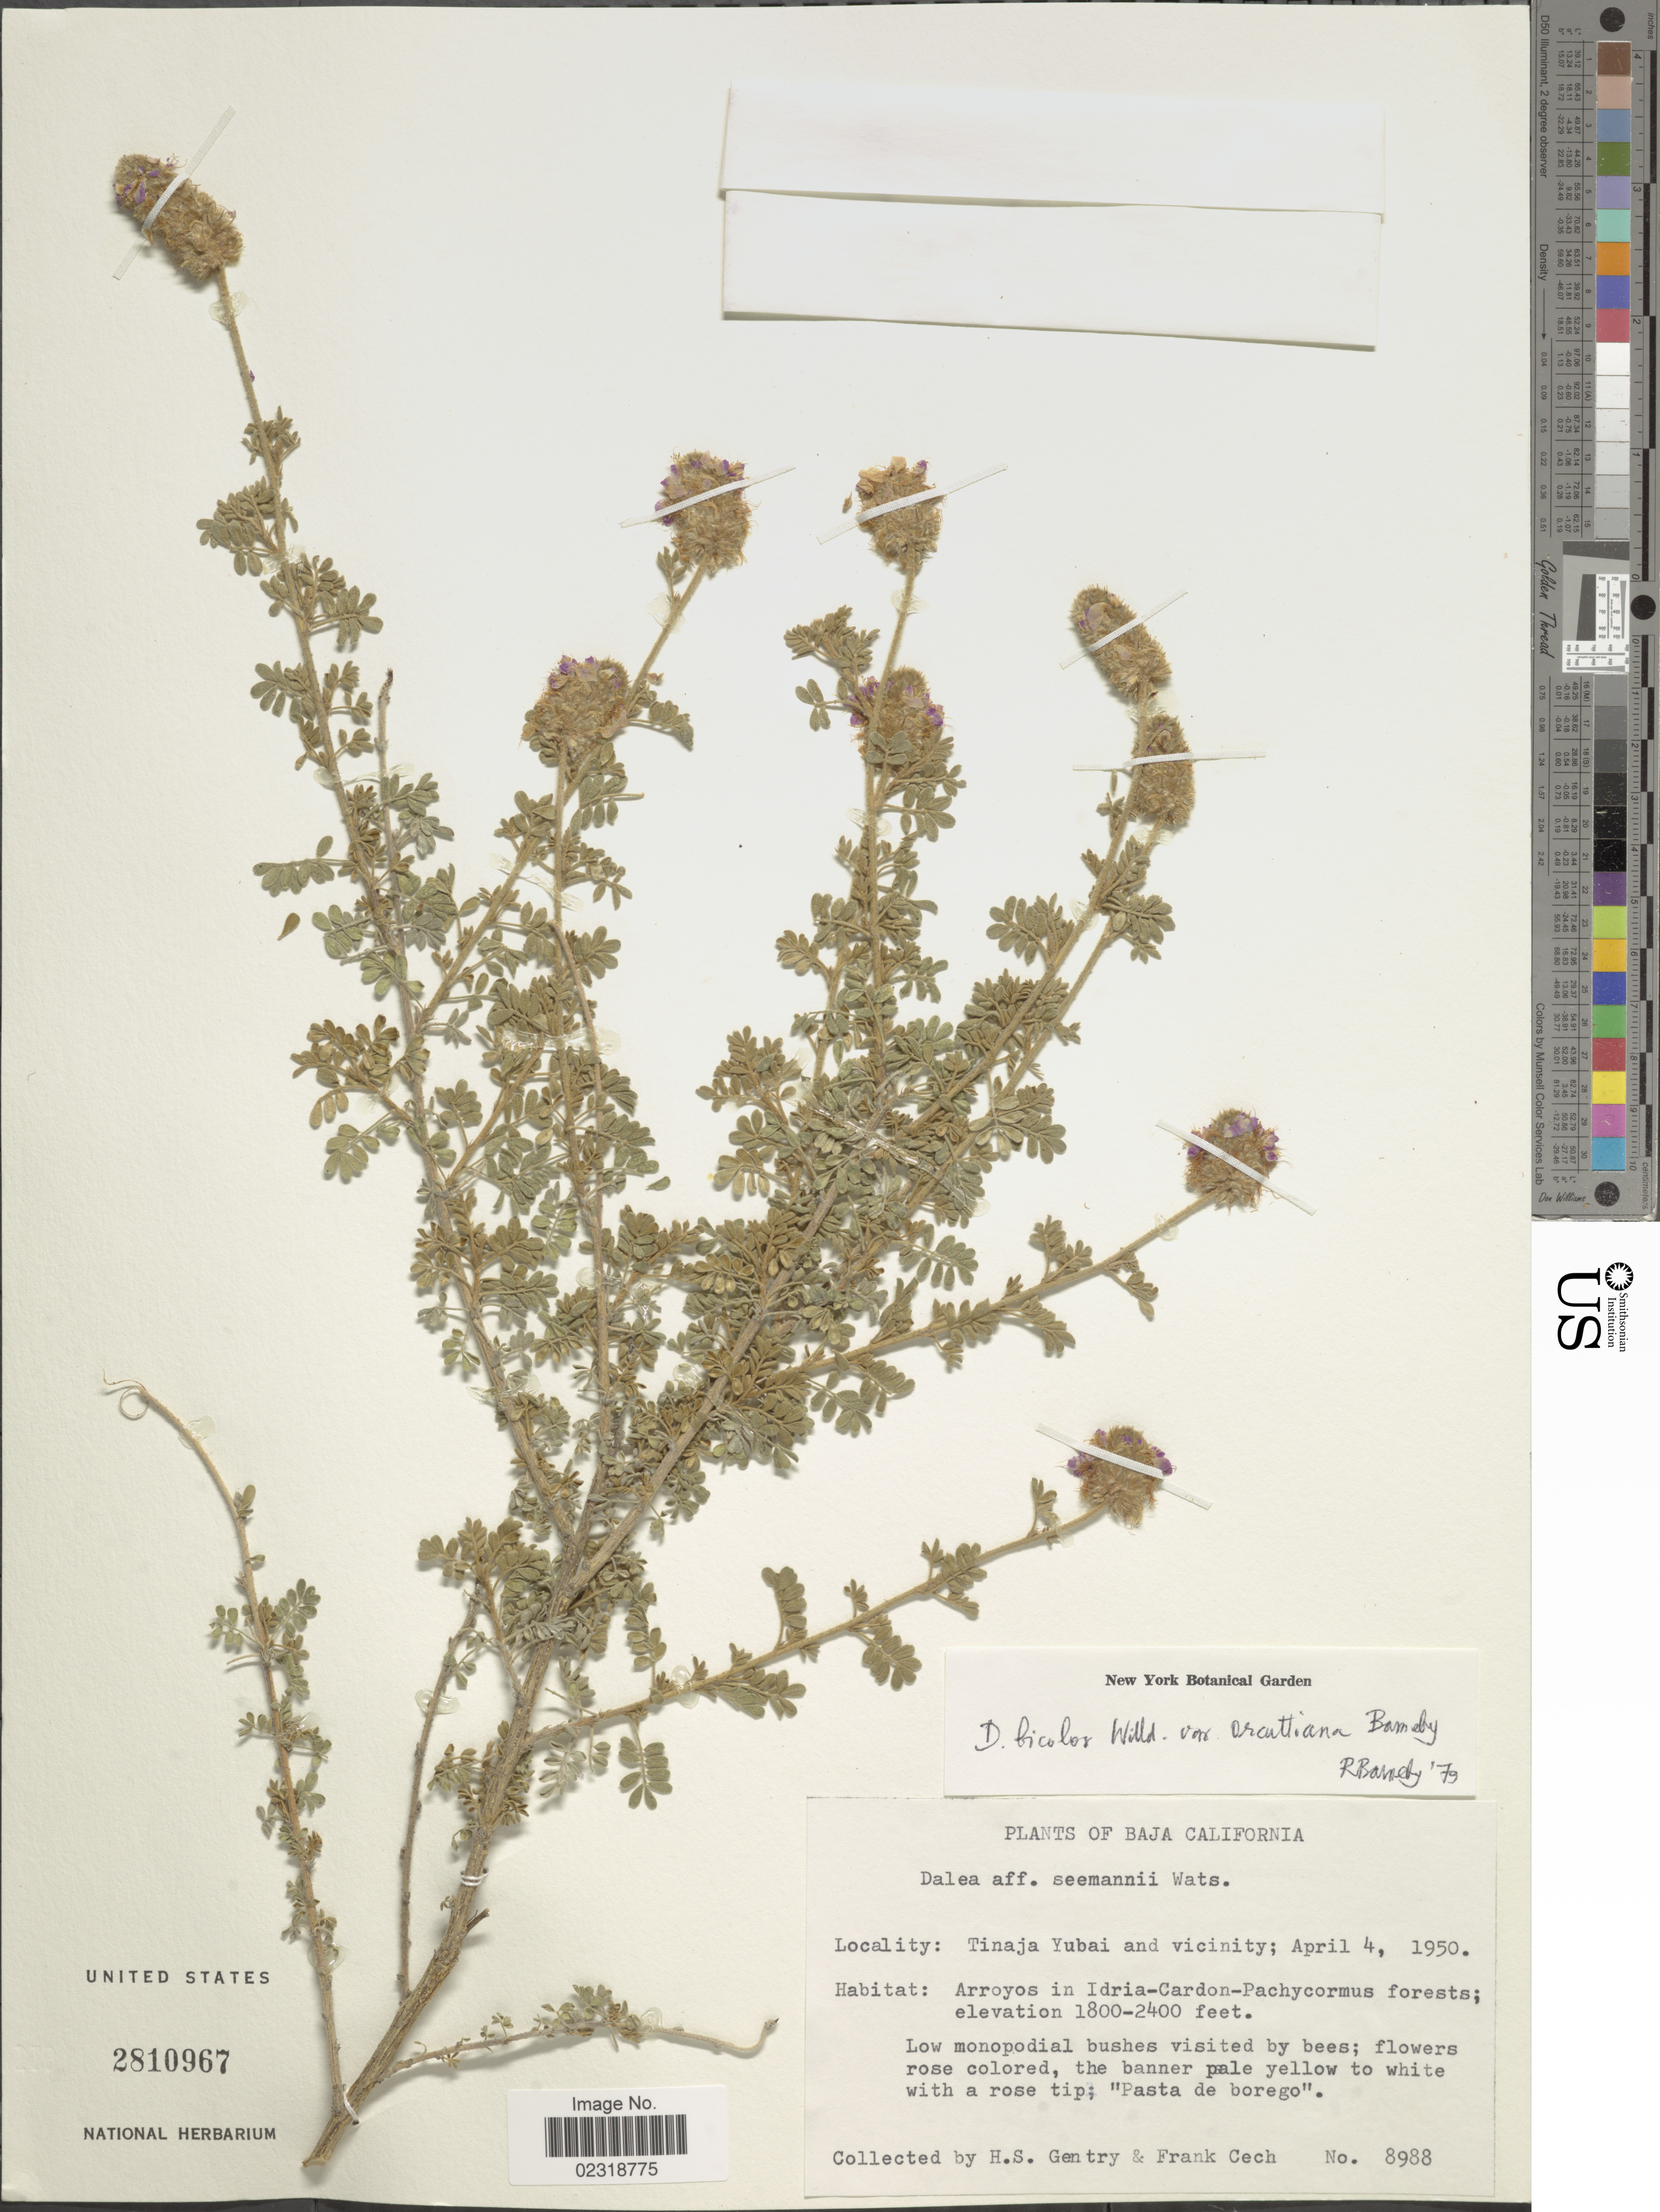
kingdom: Plantae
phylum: Tracheophyta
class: Magnoliopsida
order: Fabales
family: Fabaceae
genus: Dalea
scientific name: Dalea bicolor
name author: Humb. & Bonpl. ex Willd.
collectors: H. S. Gentry & F. Cech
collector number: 8988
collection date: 1950-04-04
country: Mexico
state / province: Baja California Norte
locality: Tinaja Yubai and vicinity, Tinaja Yubai and vicinity, Arroyos in Idria-Cardon-Pachycormus forests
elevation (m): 549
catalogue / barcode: US 2810967